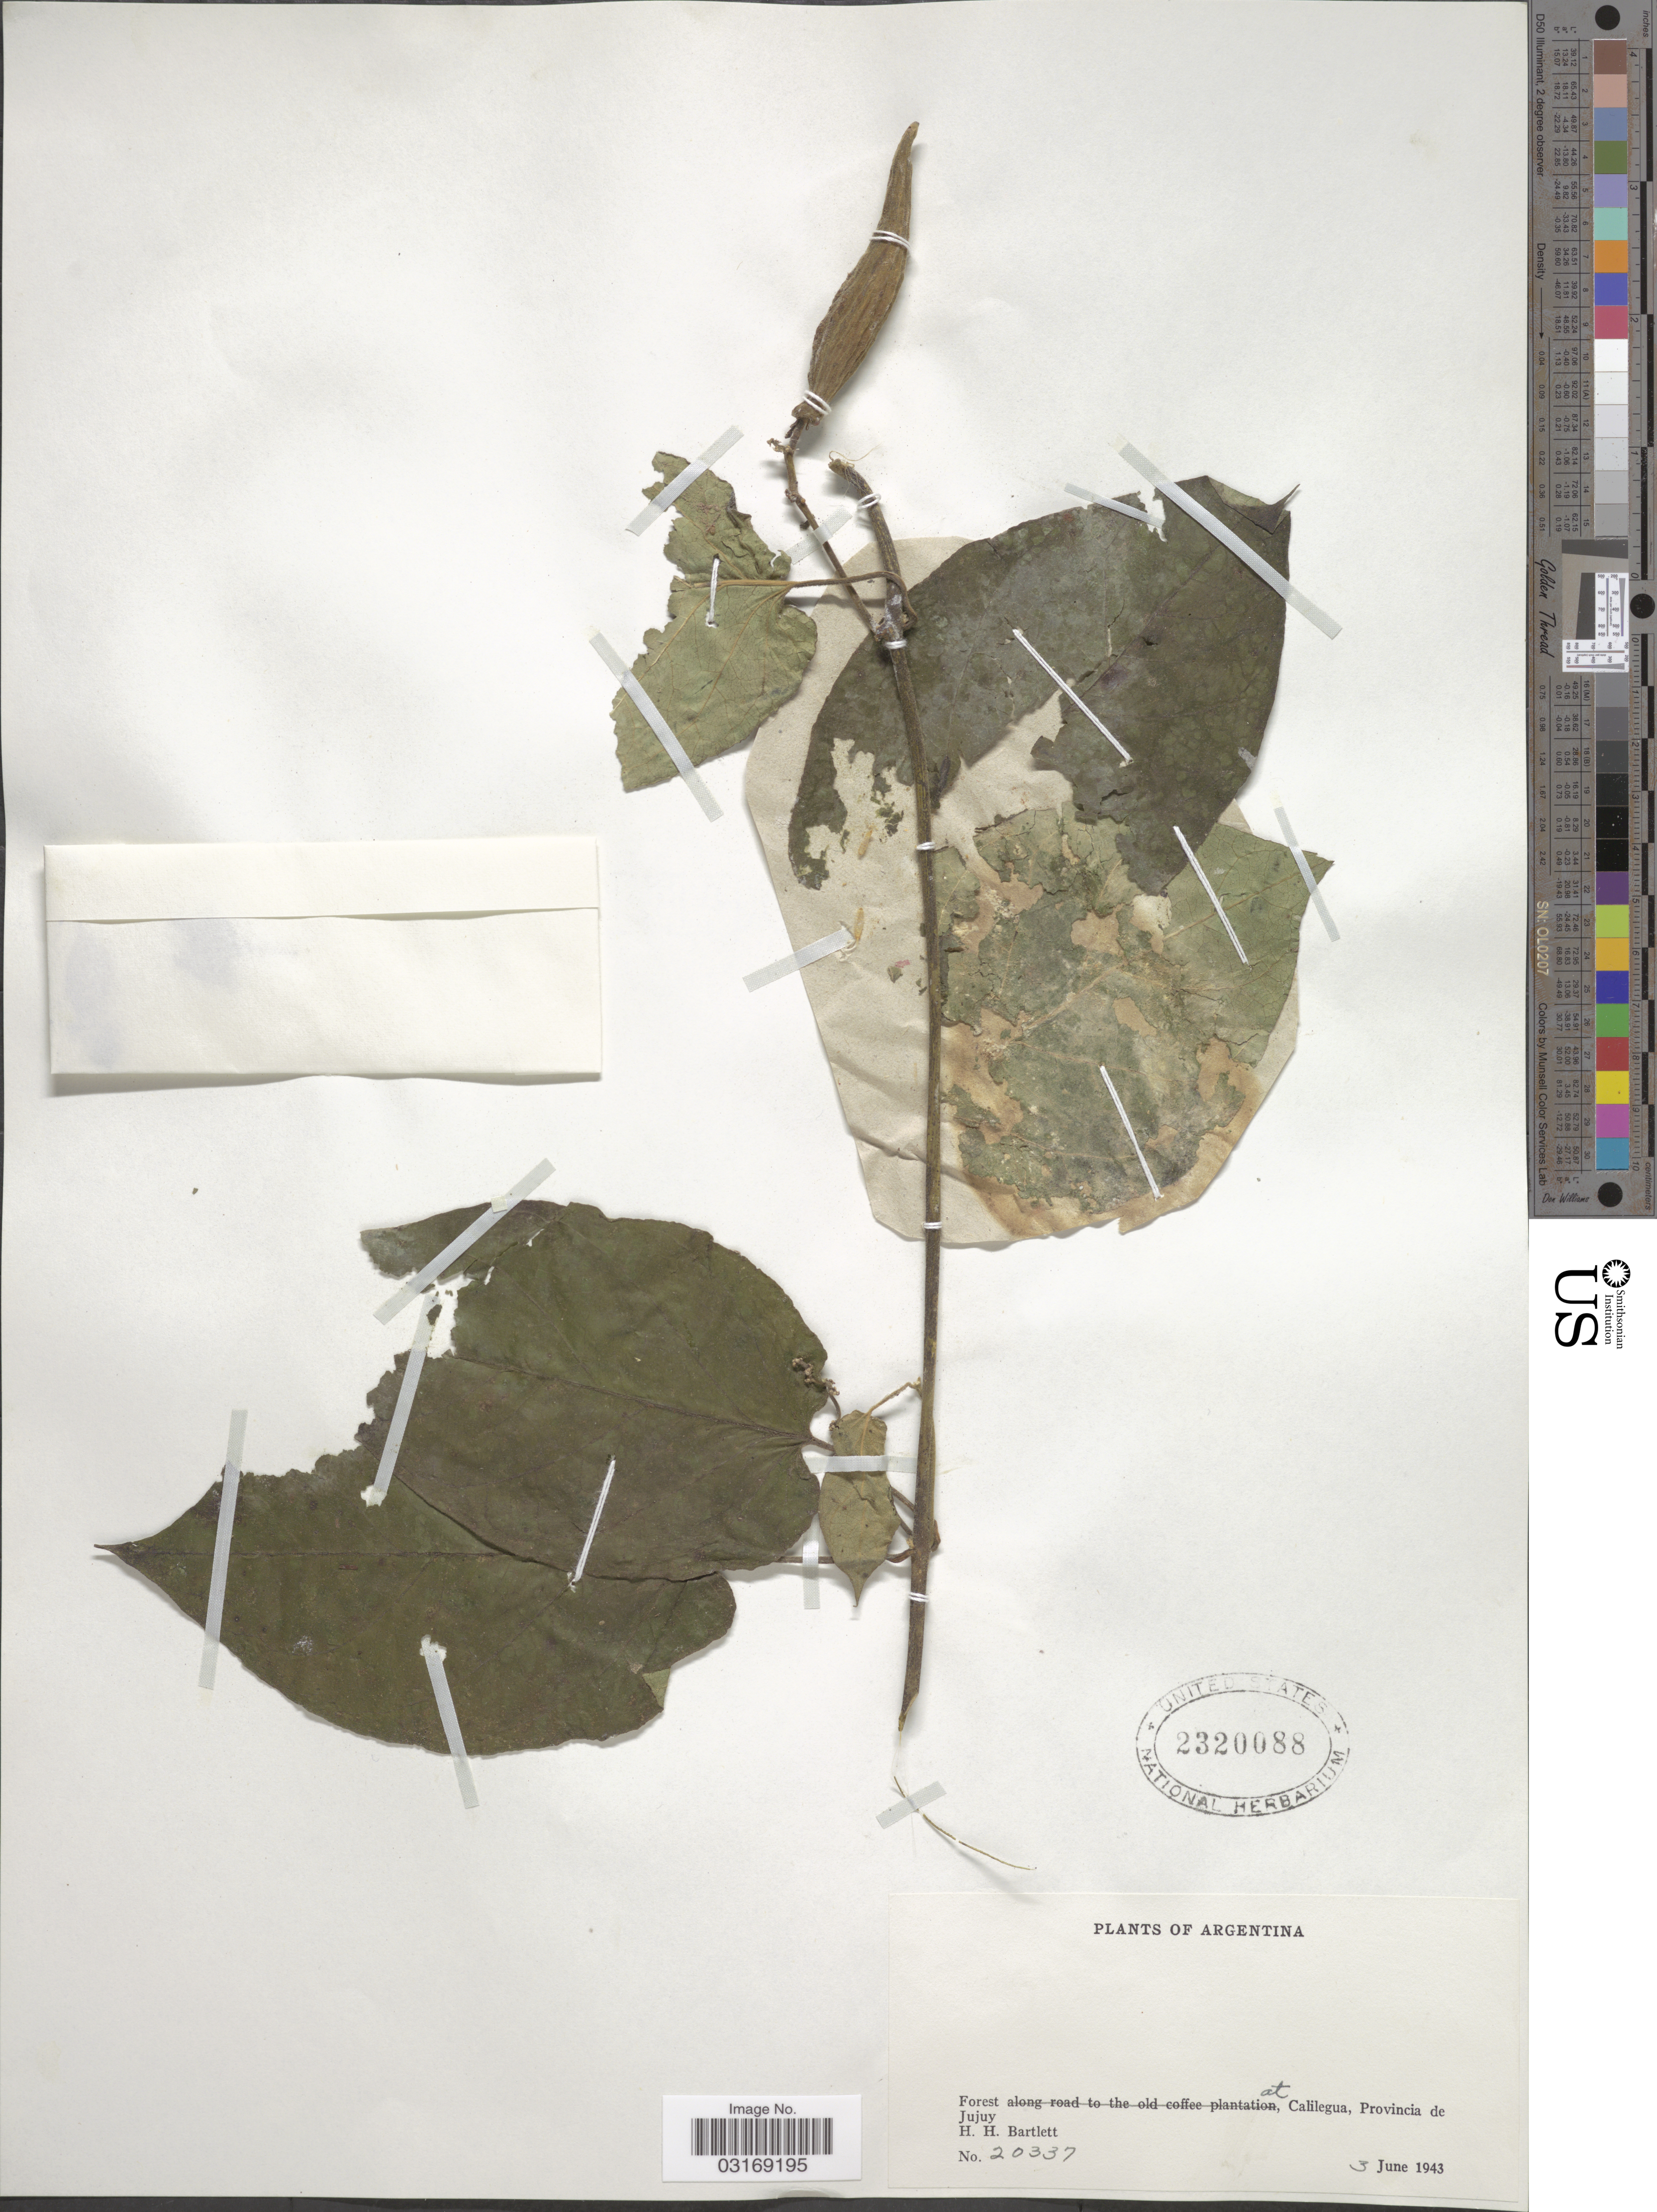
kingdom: Plantae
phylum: Tracheophyta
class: Magnoliopsida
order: Gentianales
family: Apocynaceae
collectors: H. H. Bartlett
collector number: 20337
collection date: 1943-06-03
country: Argentina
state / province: Jujuy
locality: Forest at Calilegua.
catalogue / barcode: US 2320088